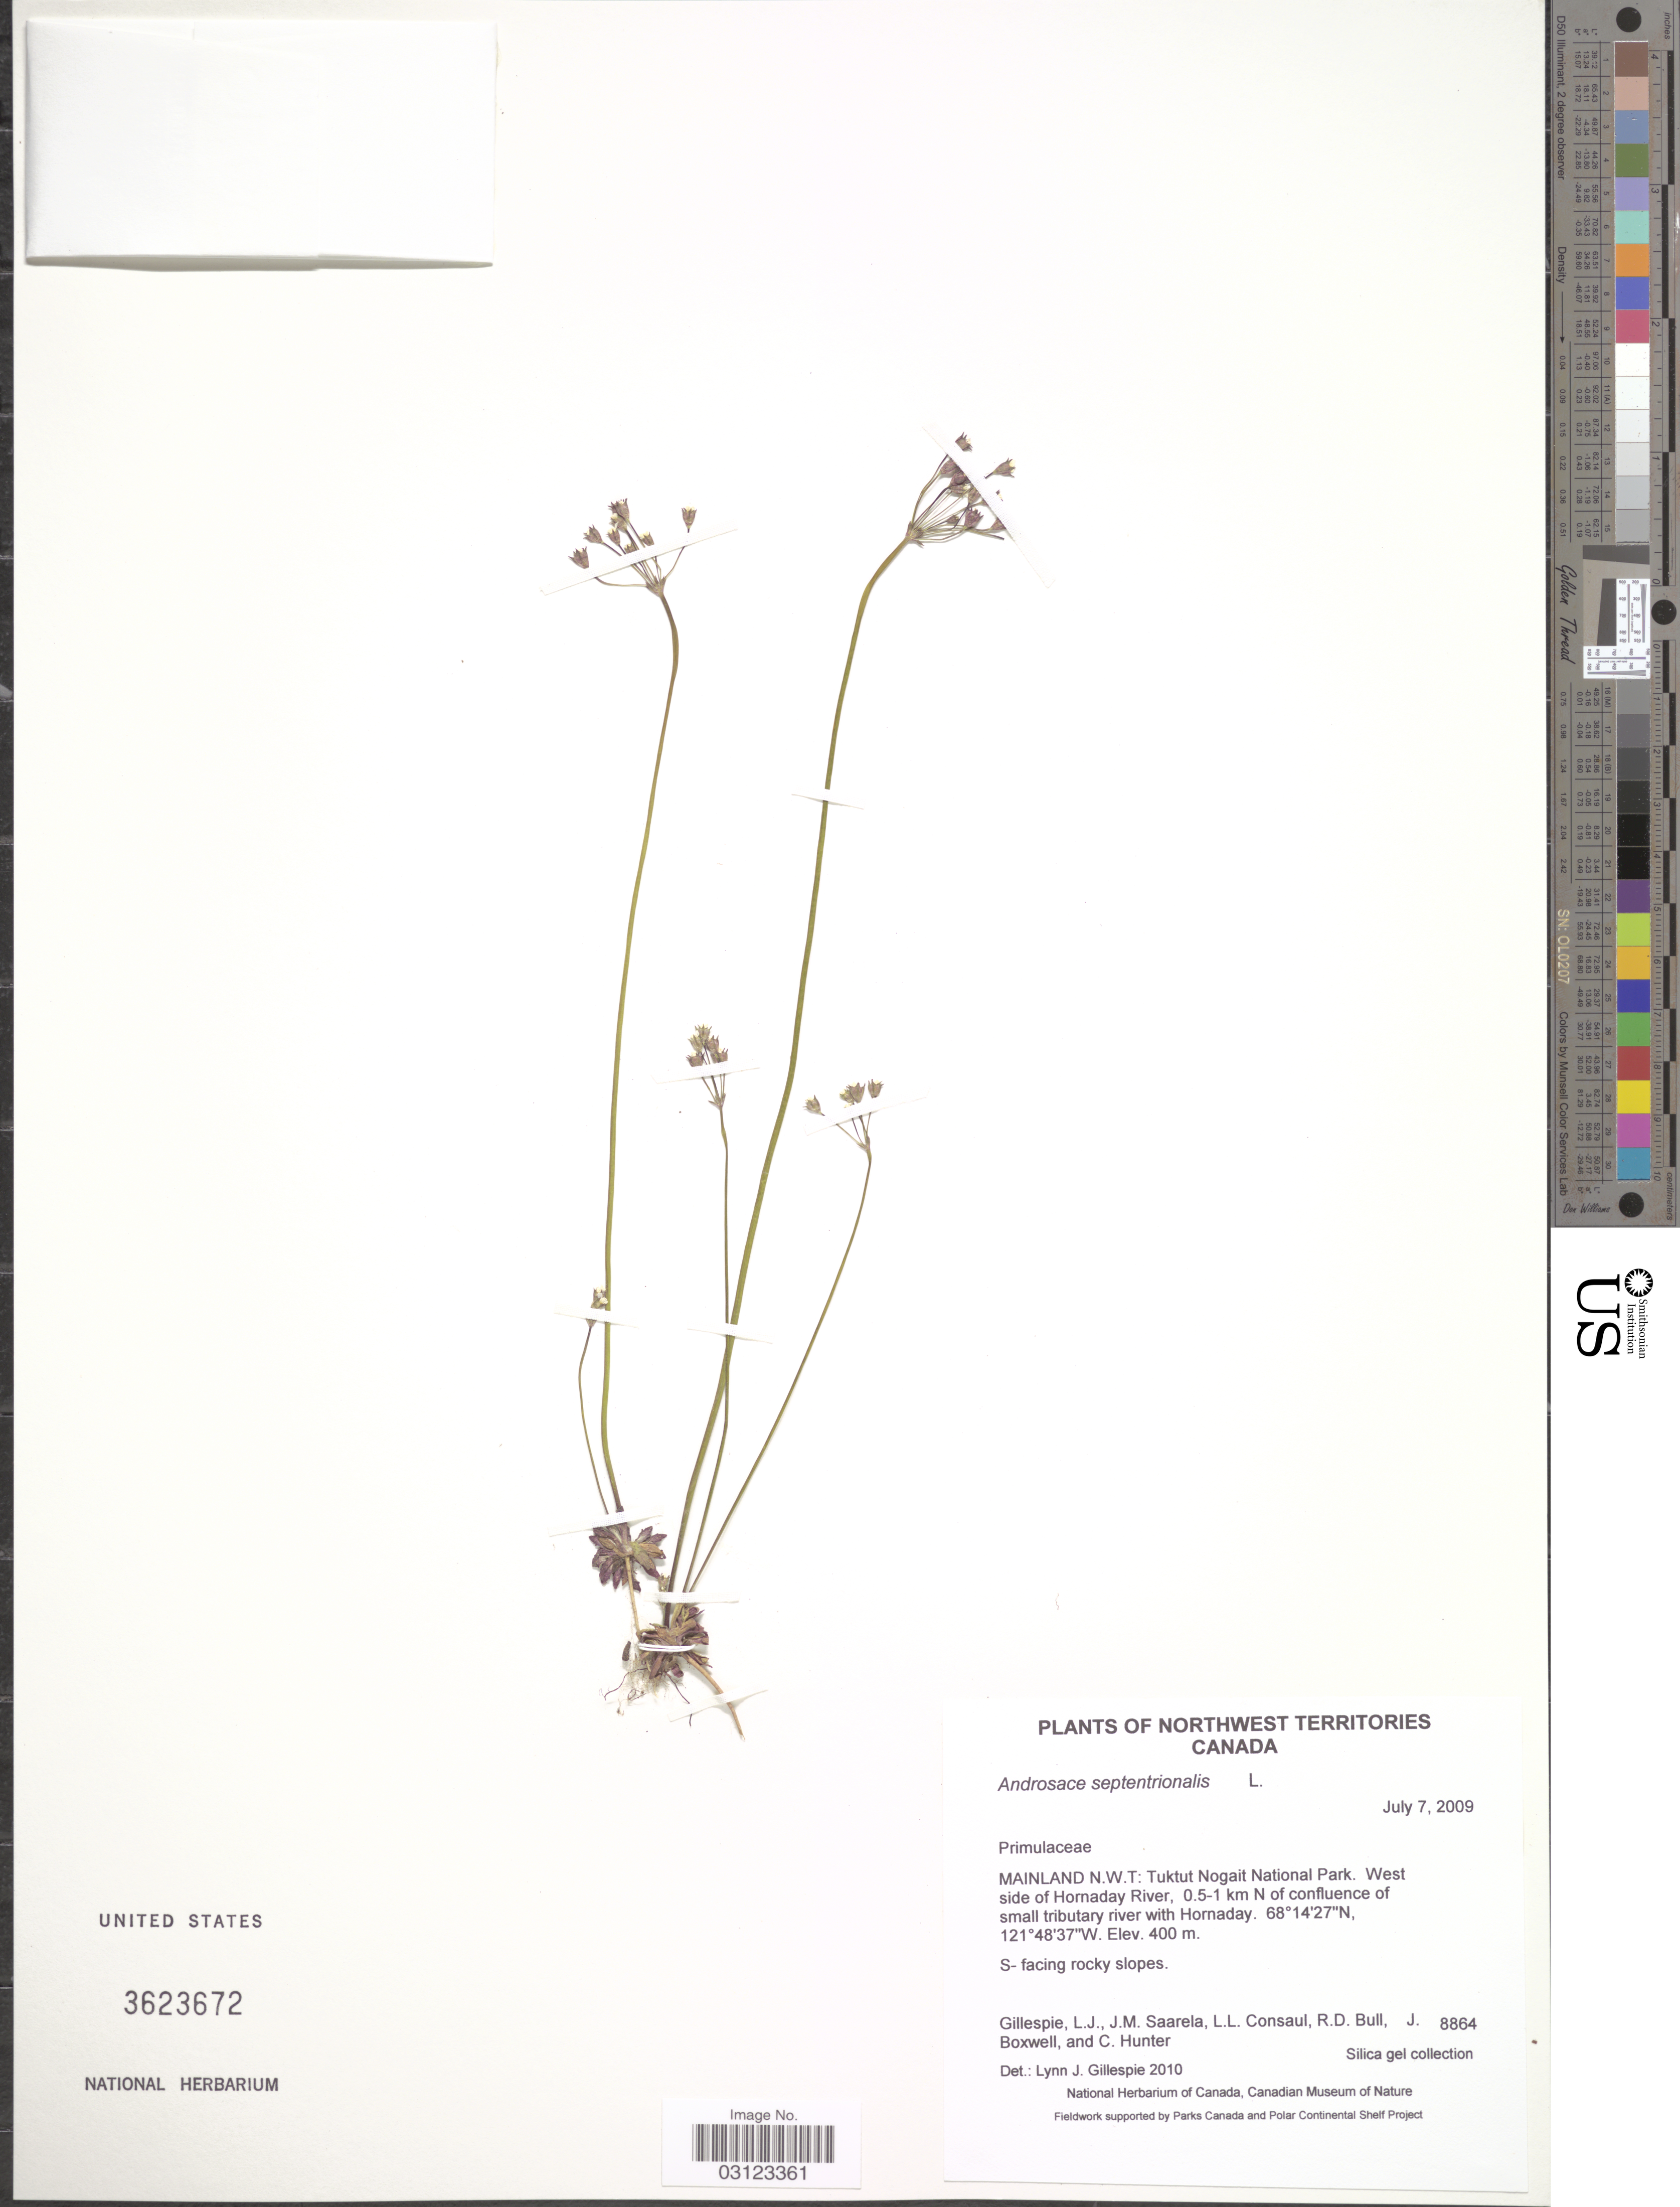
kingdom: Plantae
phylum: Tracheophyta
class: Magnoliopsida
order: Ericales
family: Primulaceae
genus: Androsace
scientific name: Androsace septentrionalis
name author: L.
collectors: L. Gillespie, J. Saarela, L. Consaul, R. Bull & et al.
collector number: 8864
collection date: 2009-07-07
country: Canada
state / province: Northwest Territories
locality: Mainland N.W.T.: Tuktut Nogait National Park. West side of Hornaday River, 0.5-1 km N of confluence of small tributary river with Hornaday.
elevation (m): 400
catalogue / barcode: US 3623672